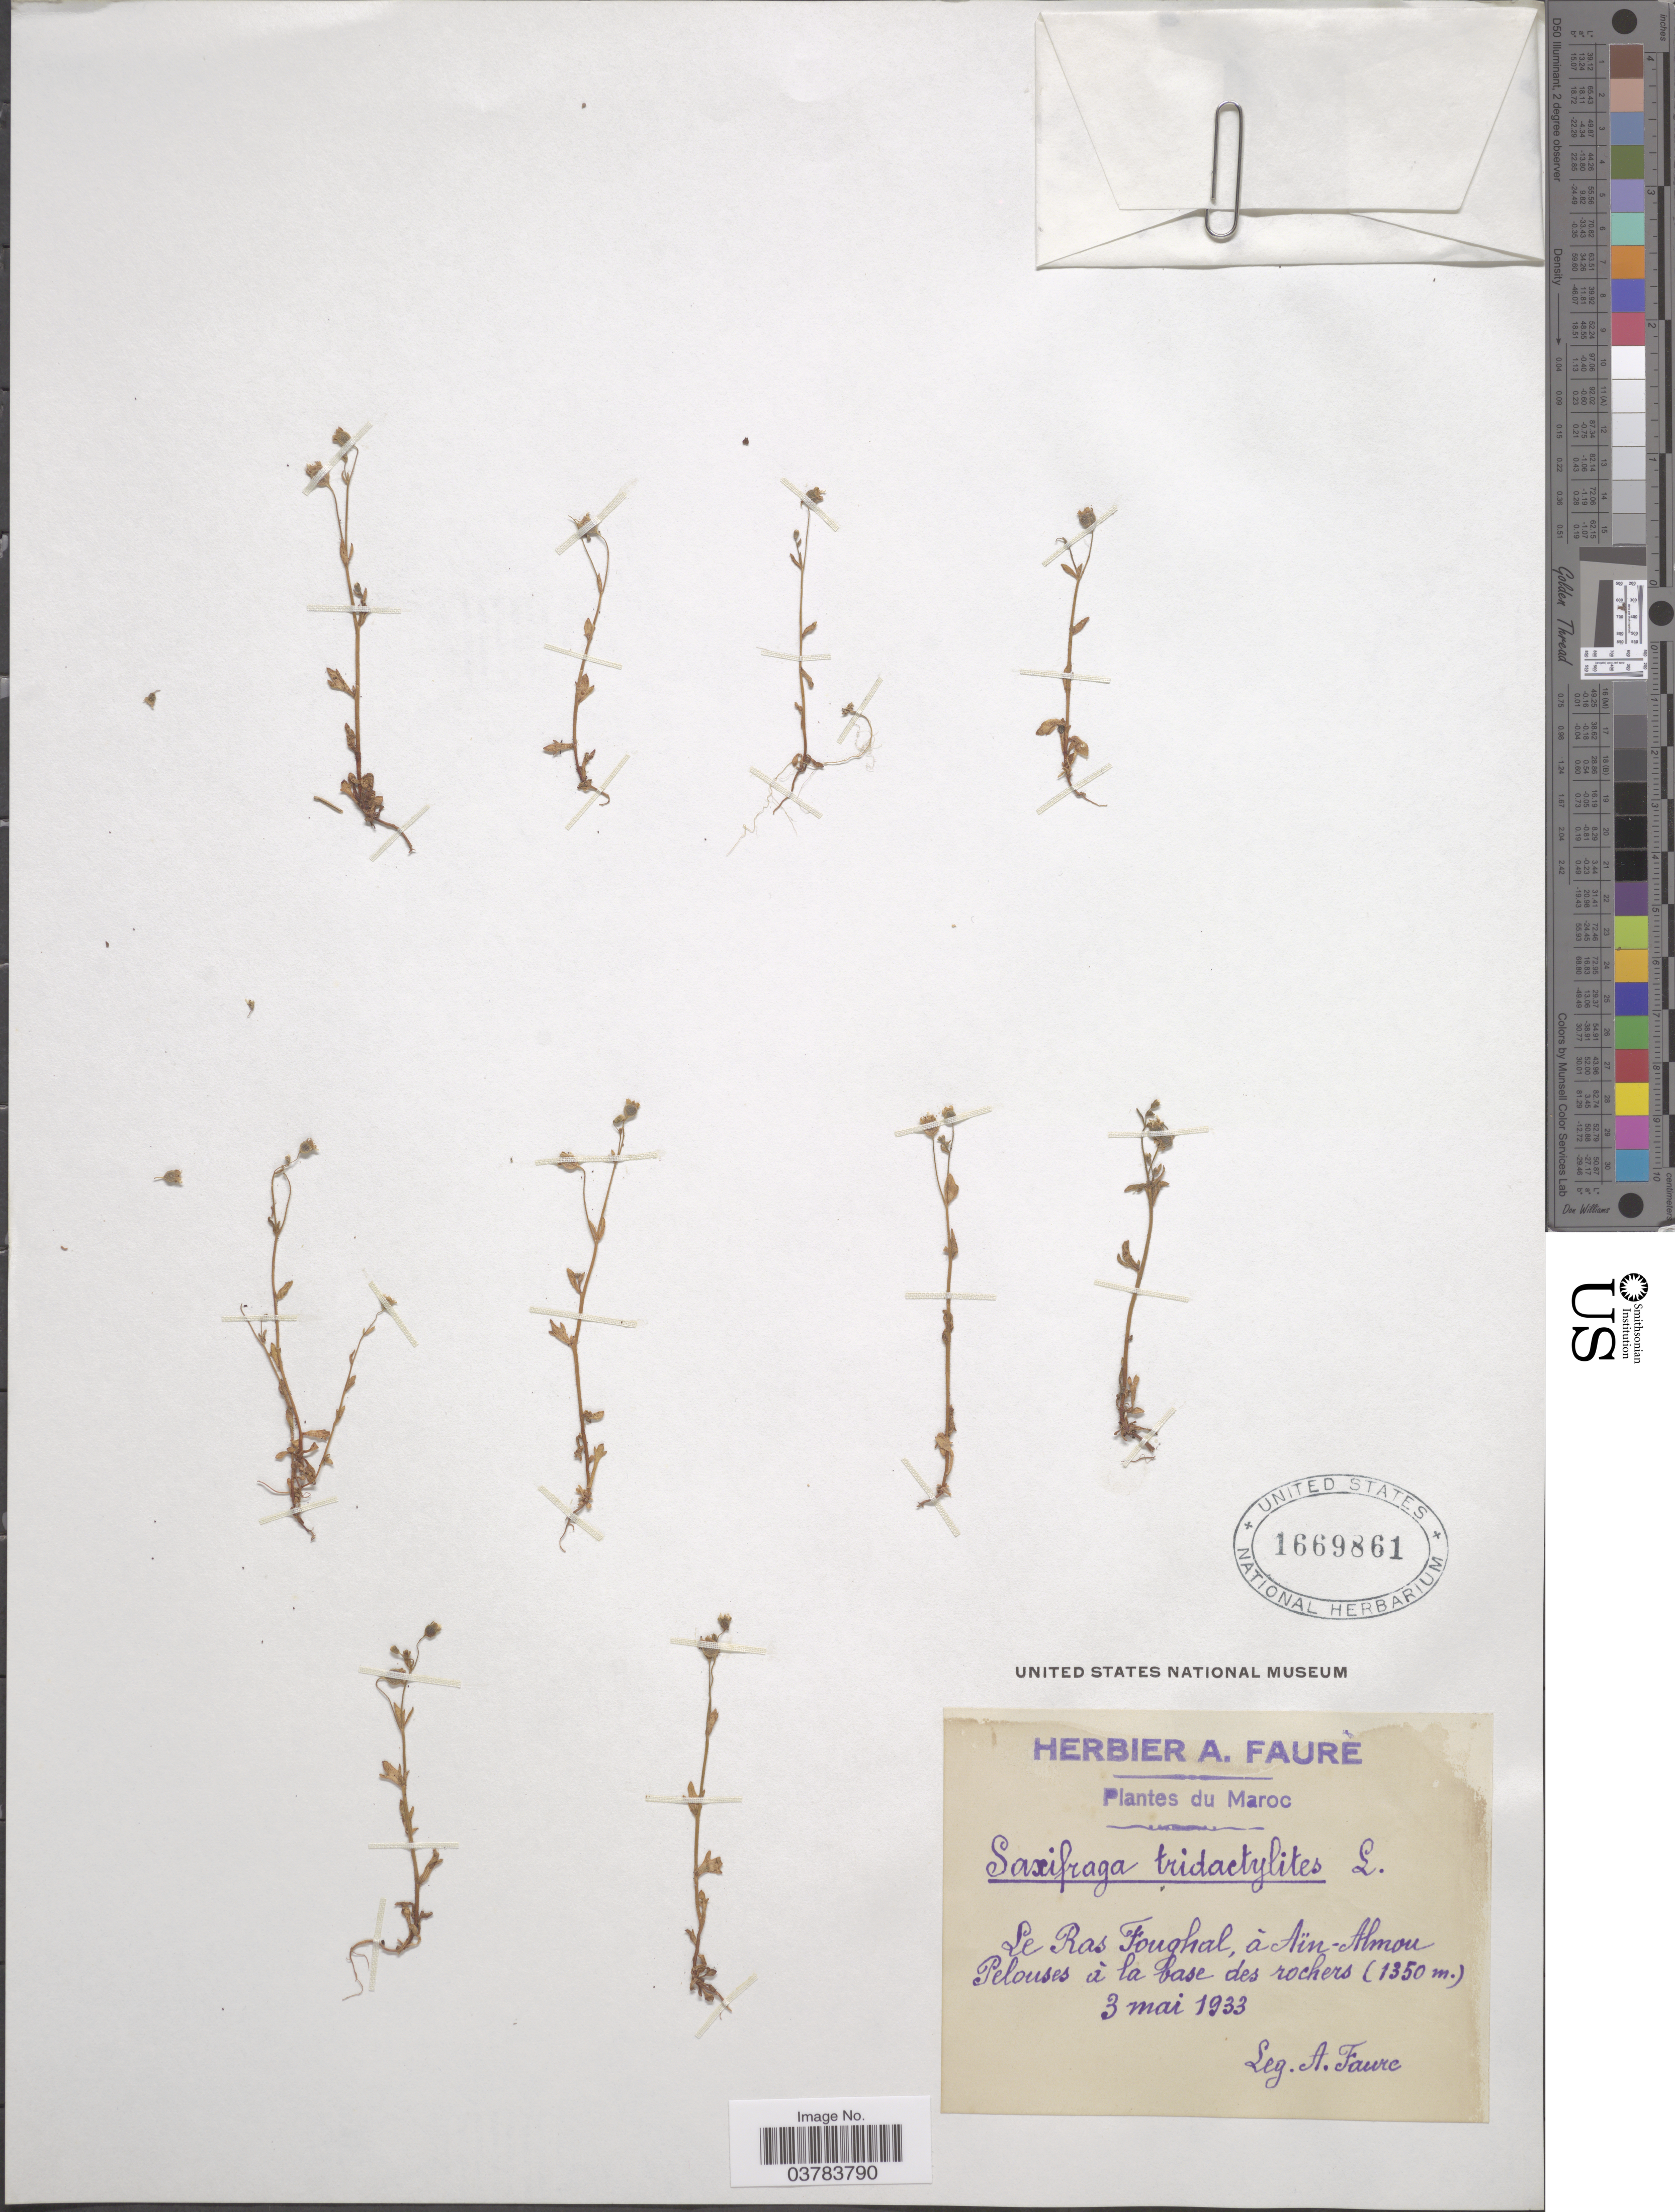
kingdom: Plantae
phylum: Tracheophyta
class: Magnoliopsida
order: Saxifragales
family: Saxifragaceae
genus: Saxifraga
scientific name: Saxifraga tridactylites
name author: L.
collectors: A. Faure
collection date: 1933-05-03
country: Morocco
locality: Le Ras Foughal, à Aïn-Almou Pelouses à la base des rochers.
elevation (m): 1350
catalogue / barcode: US 1669861